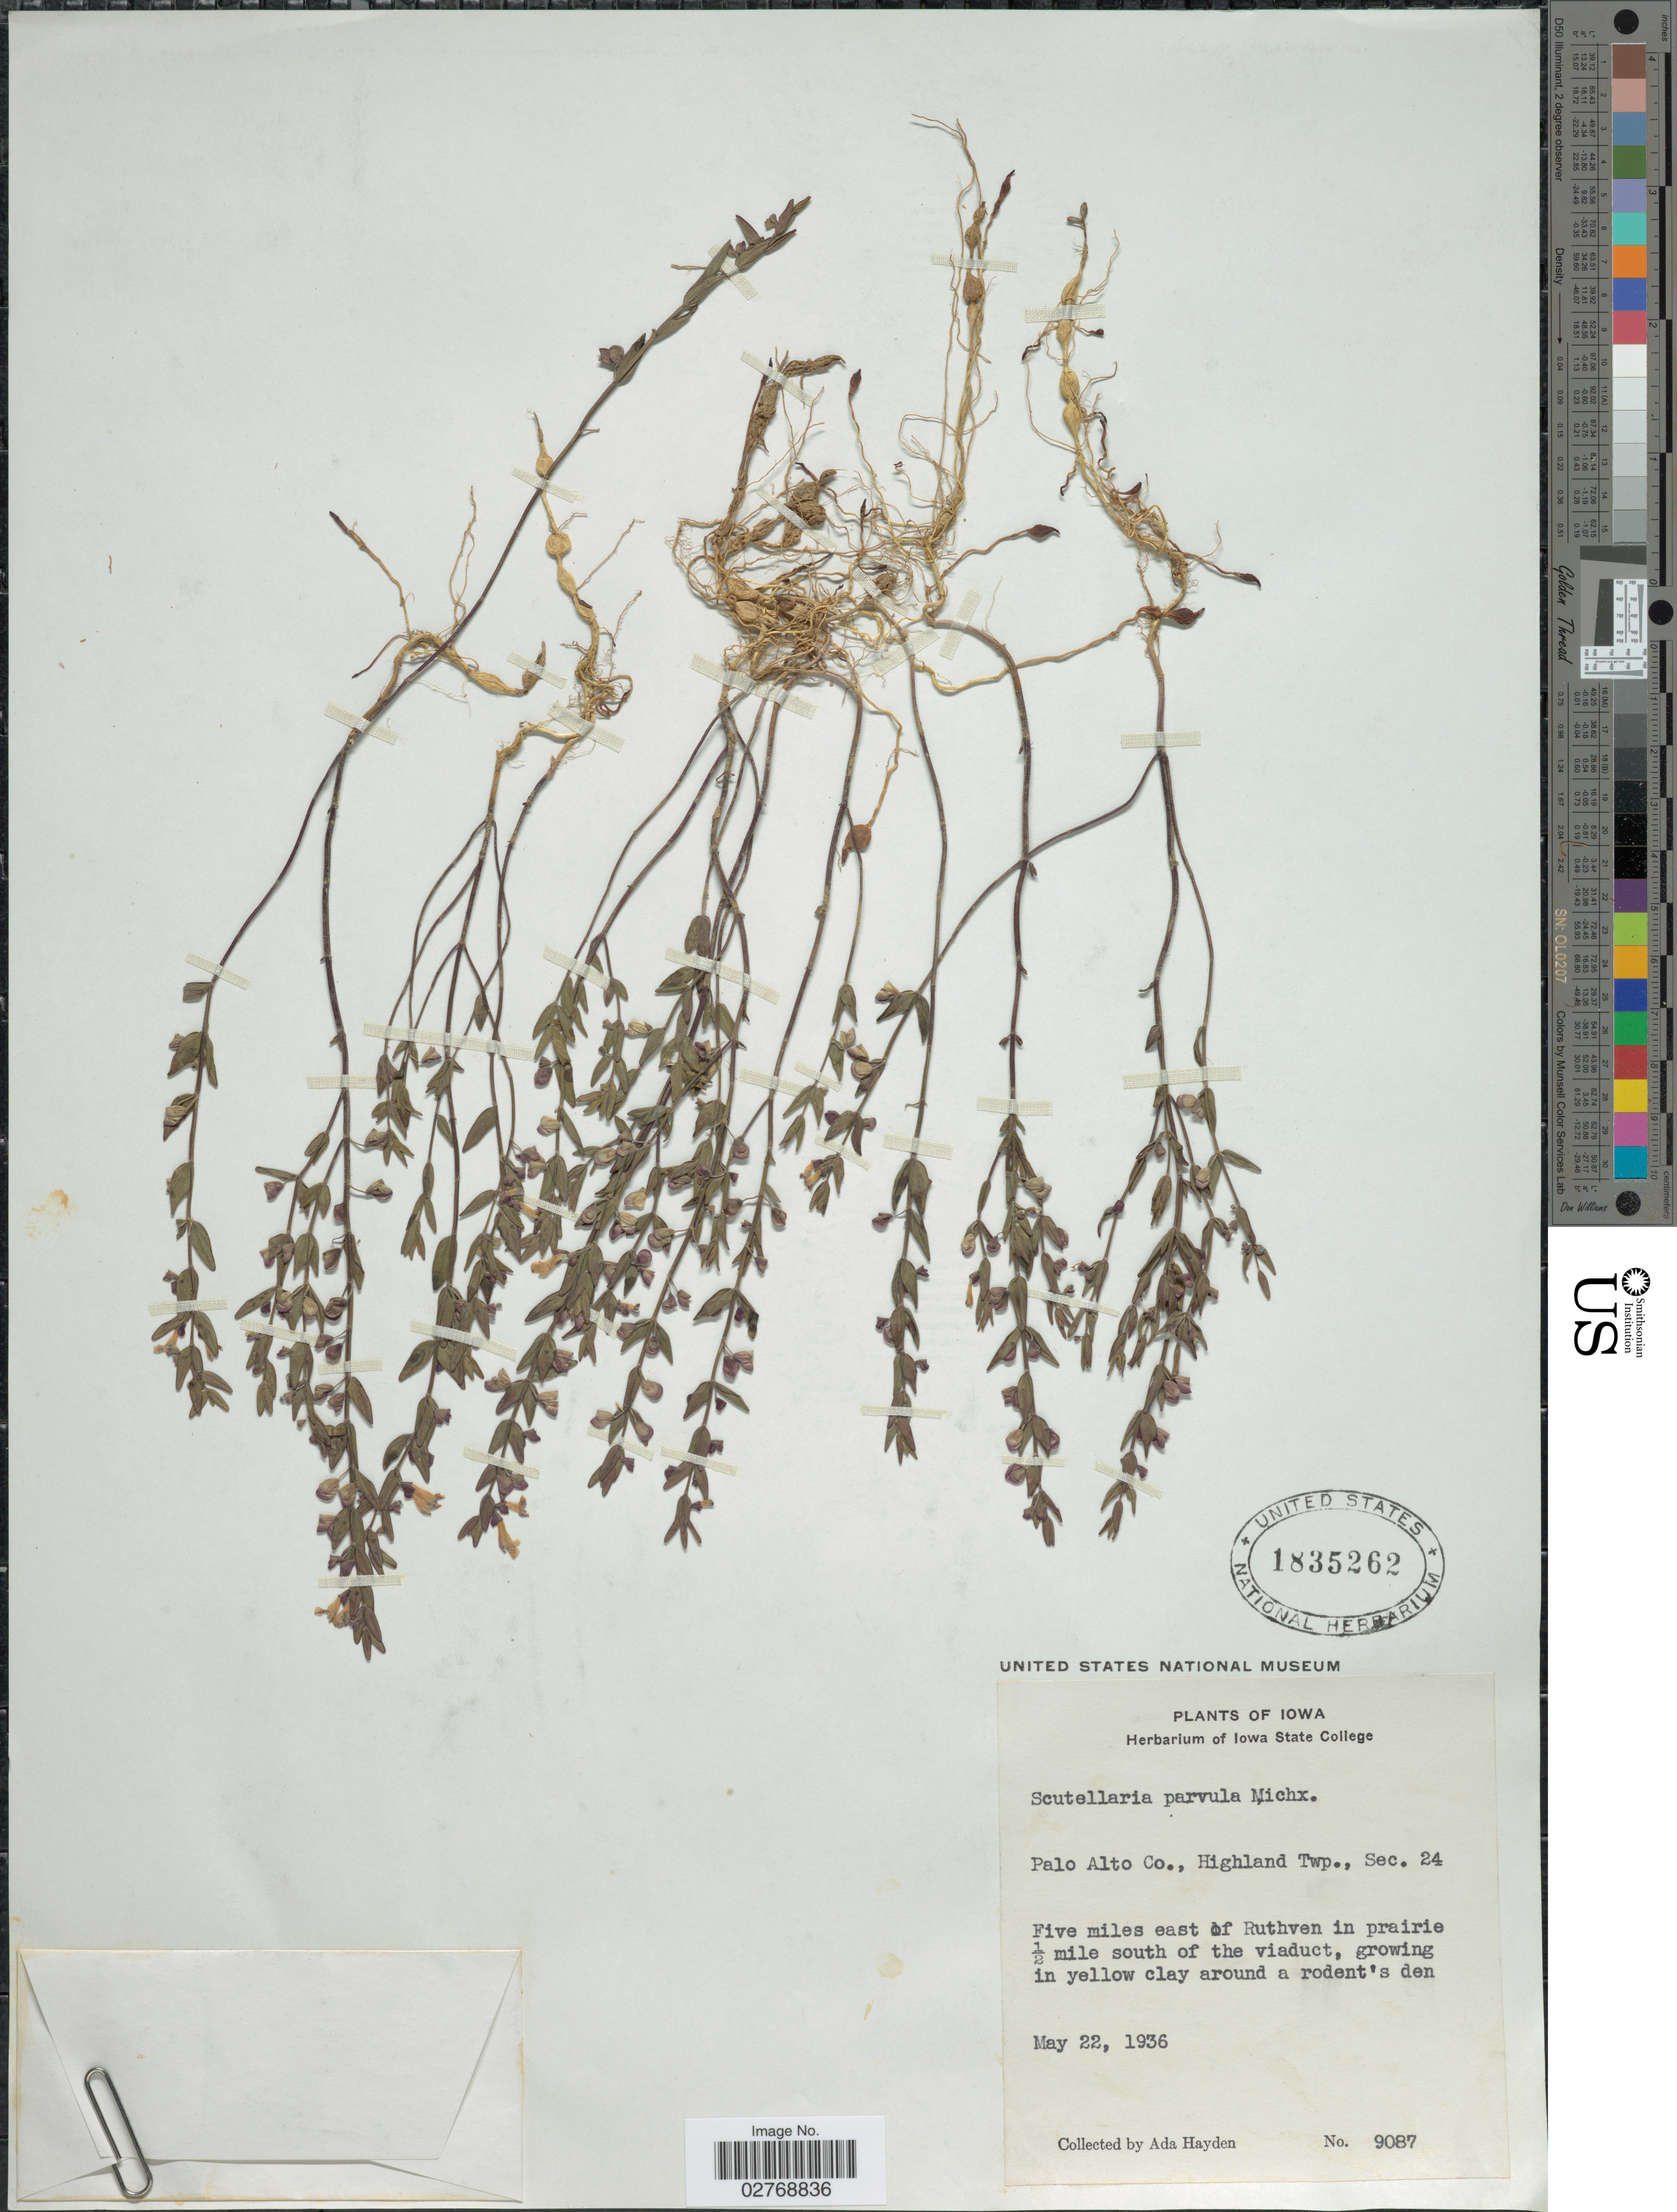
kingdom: Plantae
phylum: Tracheophyta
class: Magnoliopsida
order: Lamiales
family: Lamiaceae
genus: Scutellaria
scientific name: Scutellaria parvula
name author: Michx.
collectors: Ada Hayden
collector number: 9087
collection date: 1936-05-22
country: United States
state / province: Iowa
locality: Palo Alto Co., Highland Twp., Sec. 24. Five miles east of Ruthven in prairie ½ mile south of the viaduct, growing in yellow clay around a rodent's den.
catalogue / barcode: US 1835262